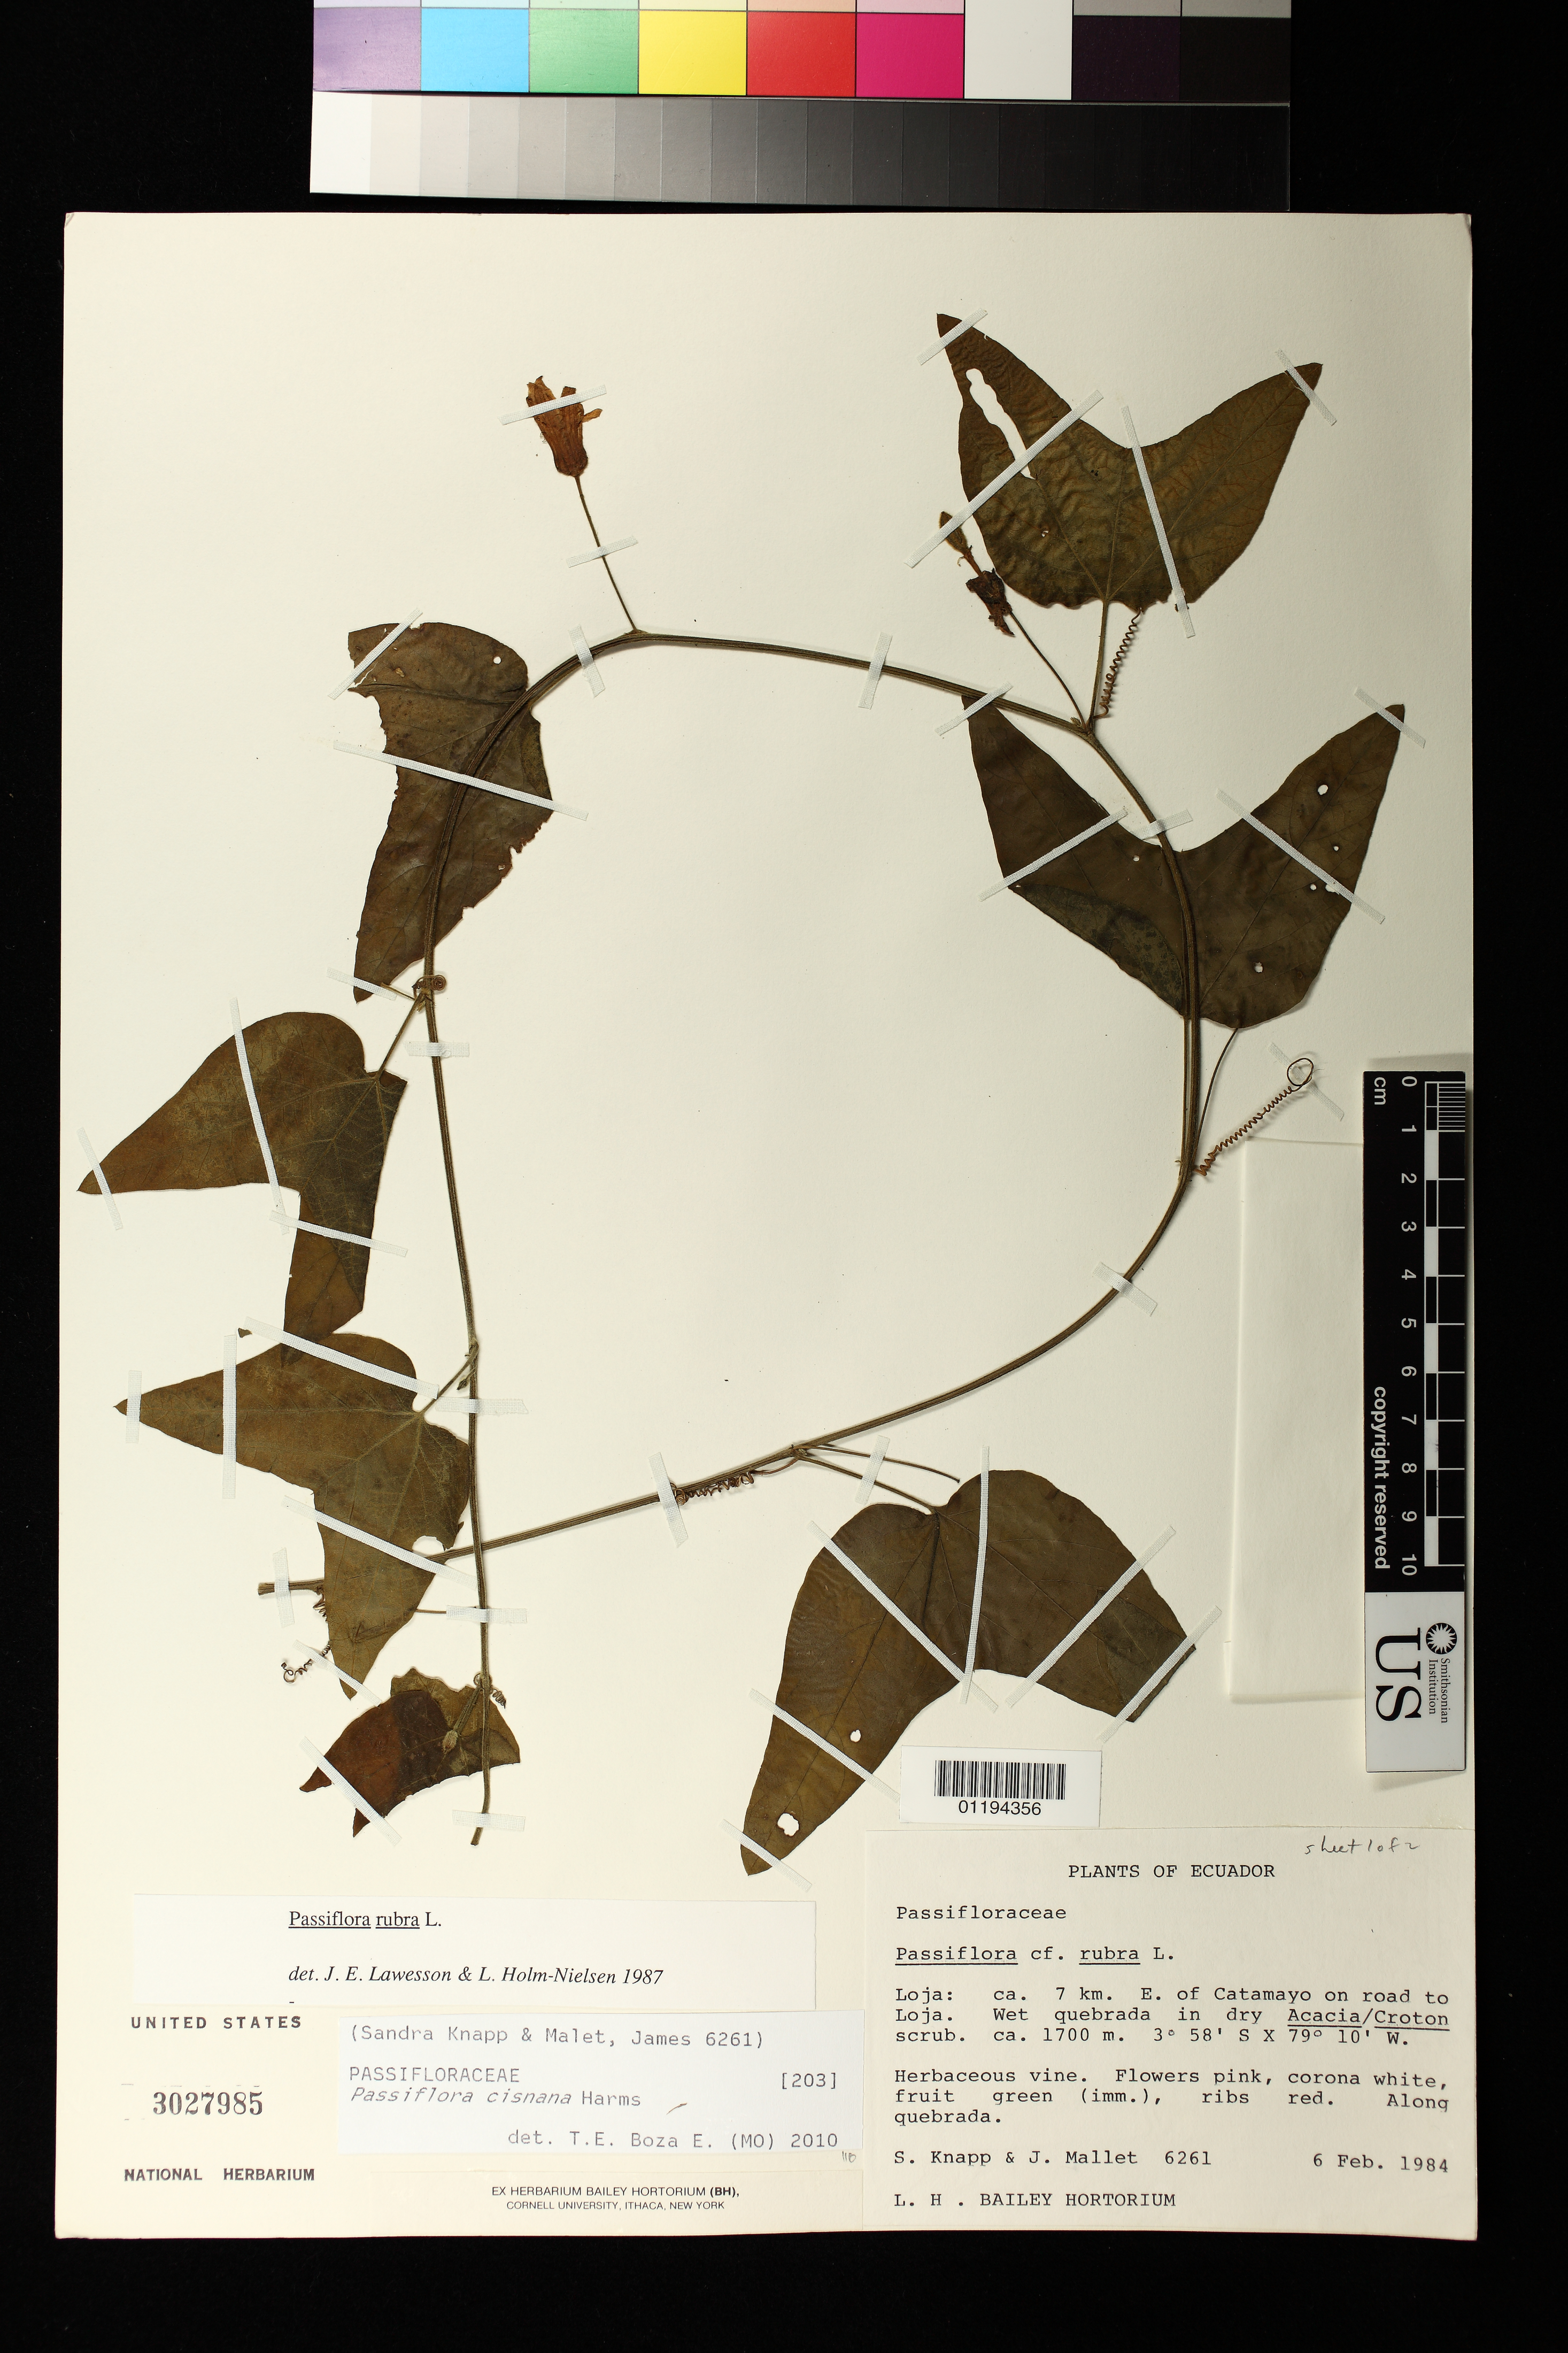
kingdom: Plantae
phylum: Tracheophyta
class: Magnoliopsida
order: Malpighiales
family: Passifloraceae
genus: Passiflora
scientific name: Passiflora cisnana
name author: Harms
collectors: S. Knapp & J. Mallett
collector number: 6261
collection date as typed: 02 Jun 1984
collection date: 1984-06-02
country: Ecuador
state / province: Loja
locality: Loja: ca. 7 km. E. of Catamayo on road to Loja. Wet quebrada in dry Acacia/Croton scrub.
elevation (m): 1700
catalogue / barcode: US 3027985